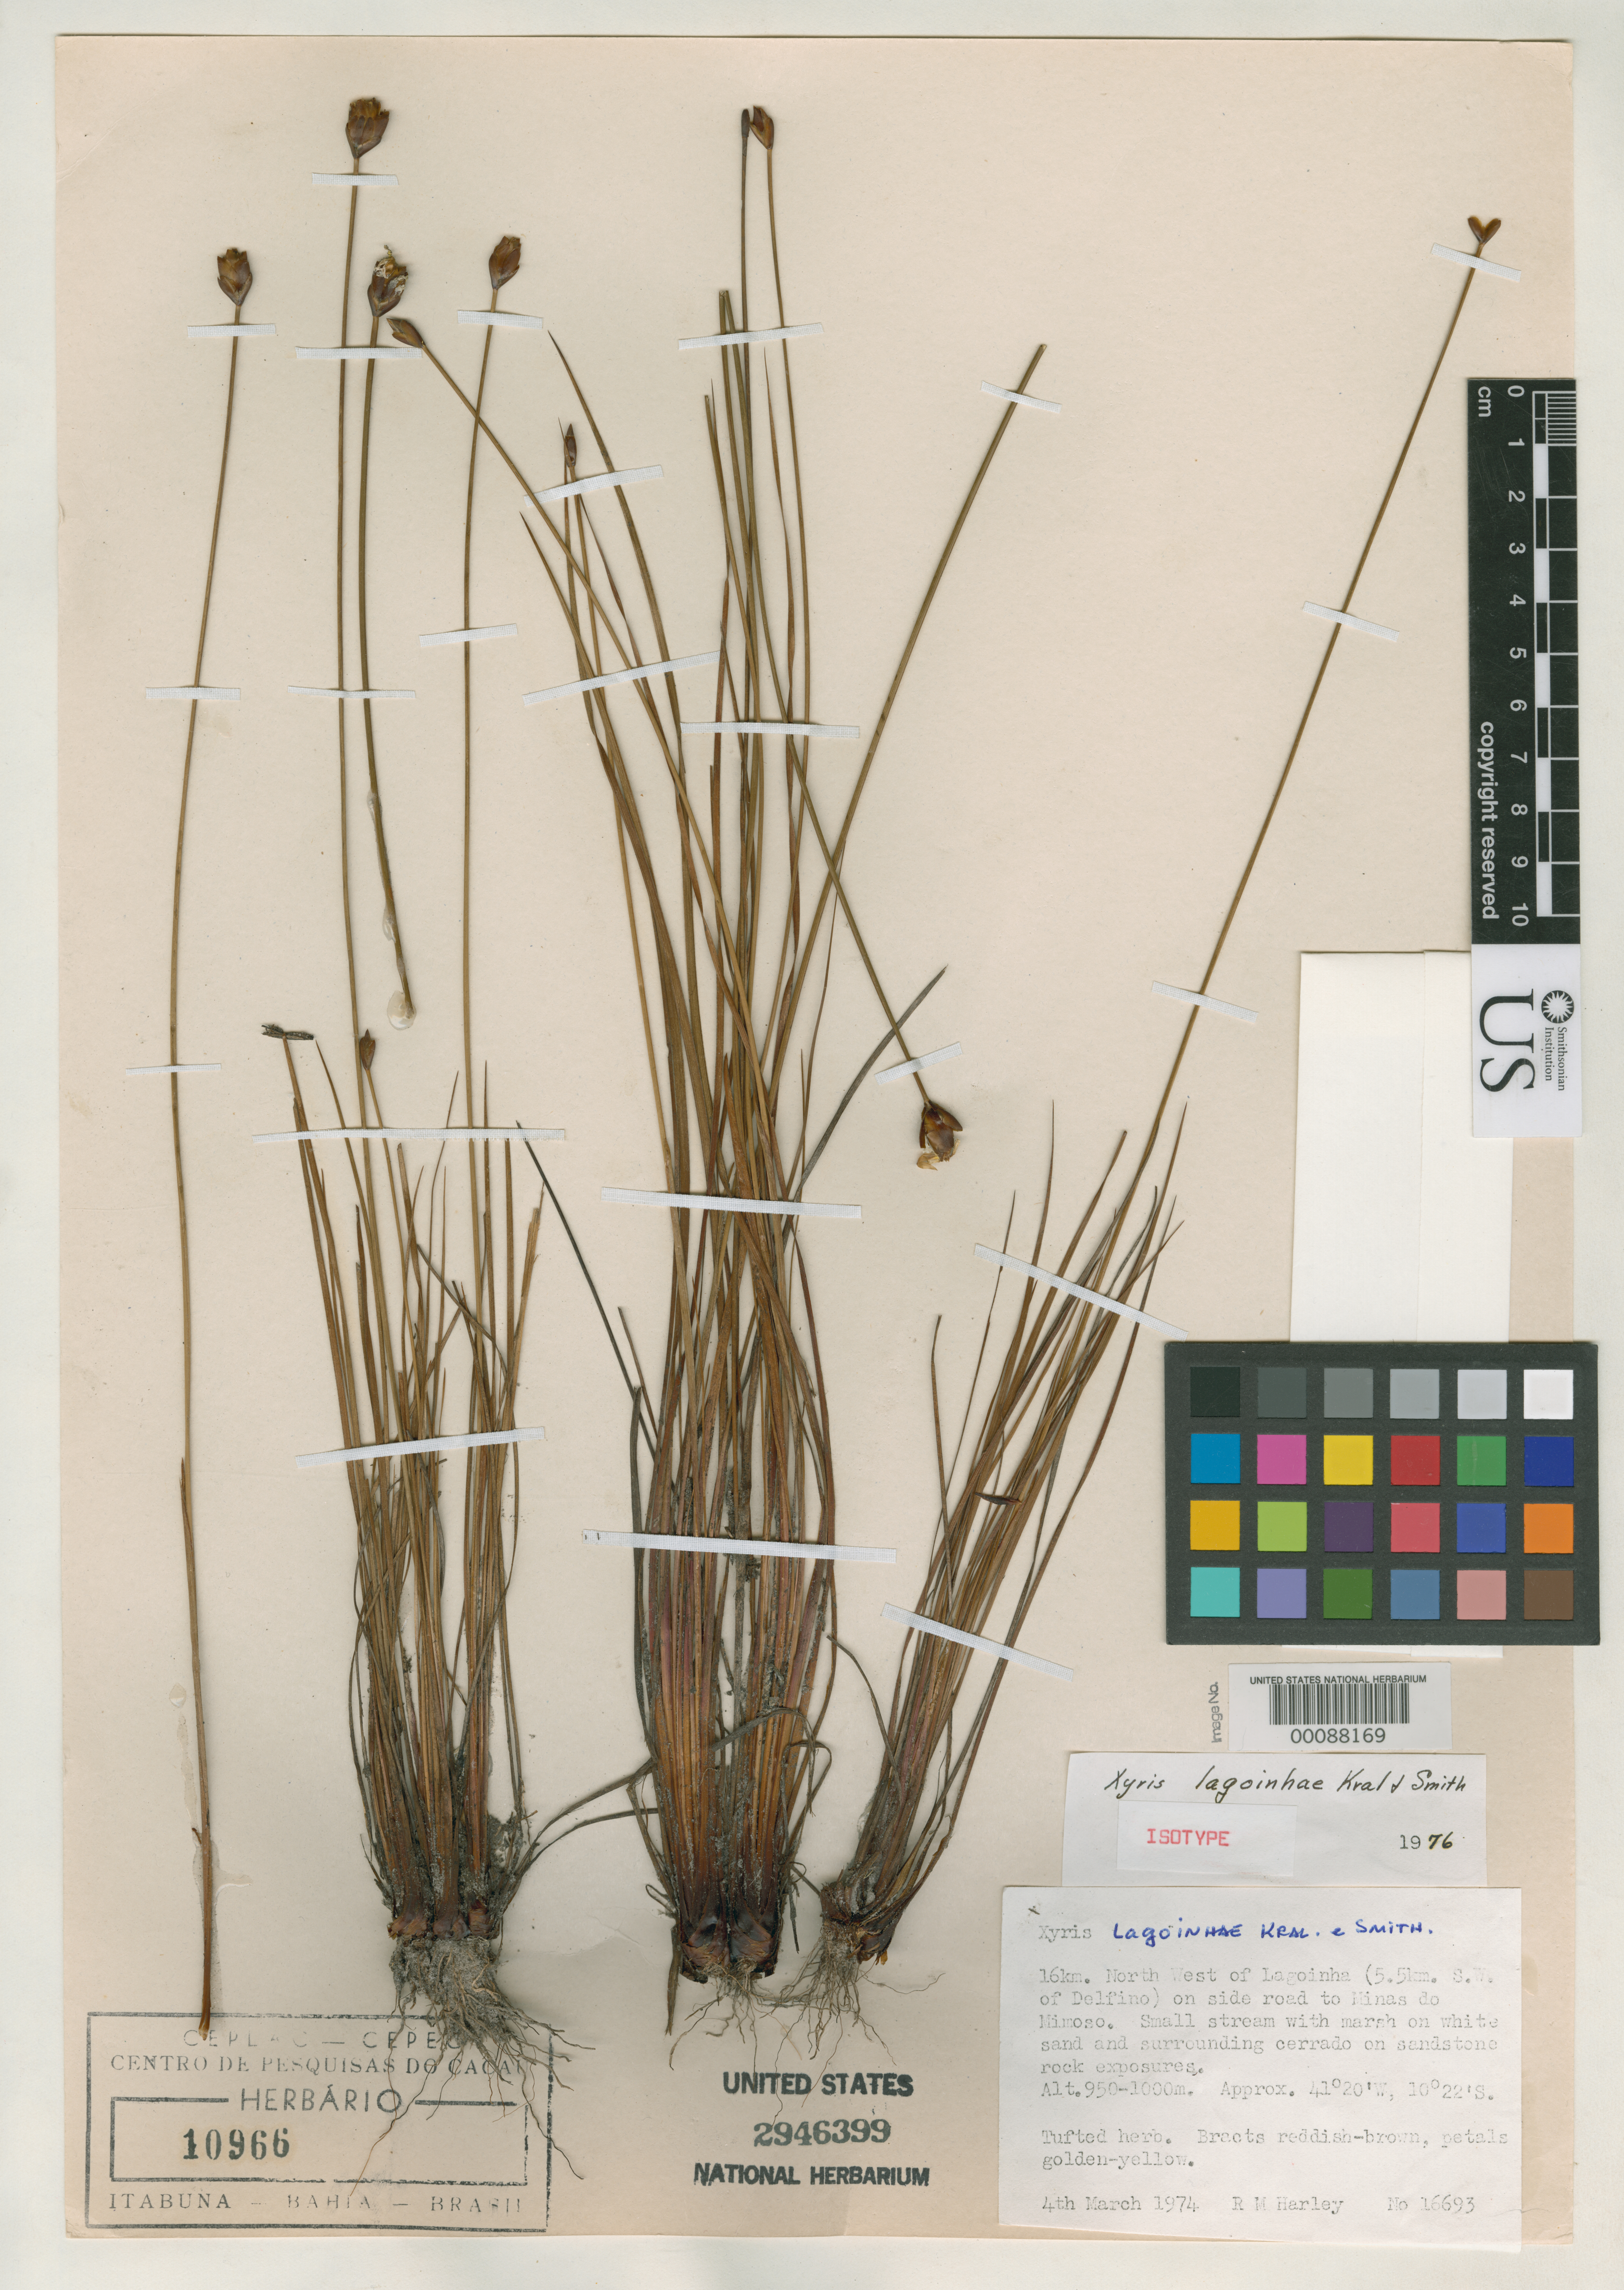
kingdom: Plantae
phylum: Tracheophyta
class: Liliopsida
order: Poales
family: Xyridaceae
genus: Xyris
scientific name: Xyris lagoinhae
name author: Kral & L.B. Sm.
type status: Isotype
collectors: R. M. Harley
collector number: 16693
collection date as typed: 04 Mar 1974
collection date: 1974-03-04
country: Brazil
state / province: Bahia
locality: North of Esplanda city on road to Jaquera.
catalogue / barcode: US 2946399